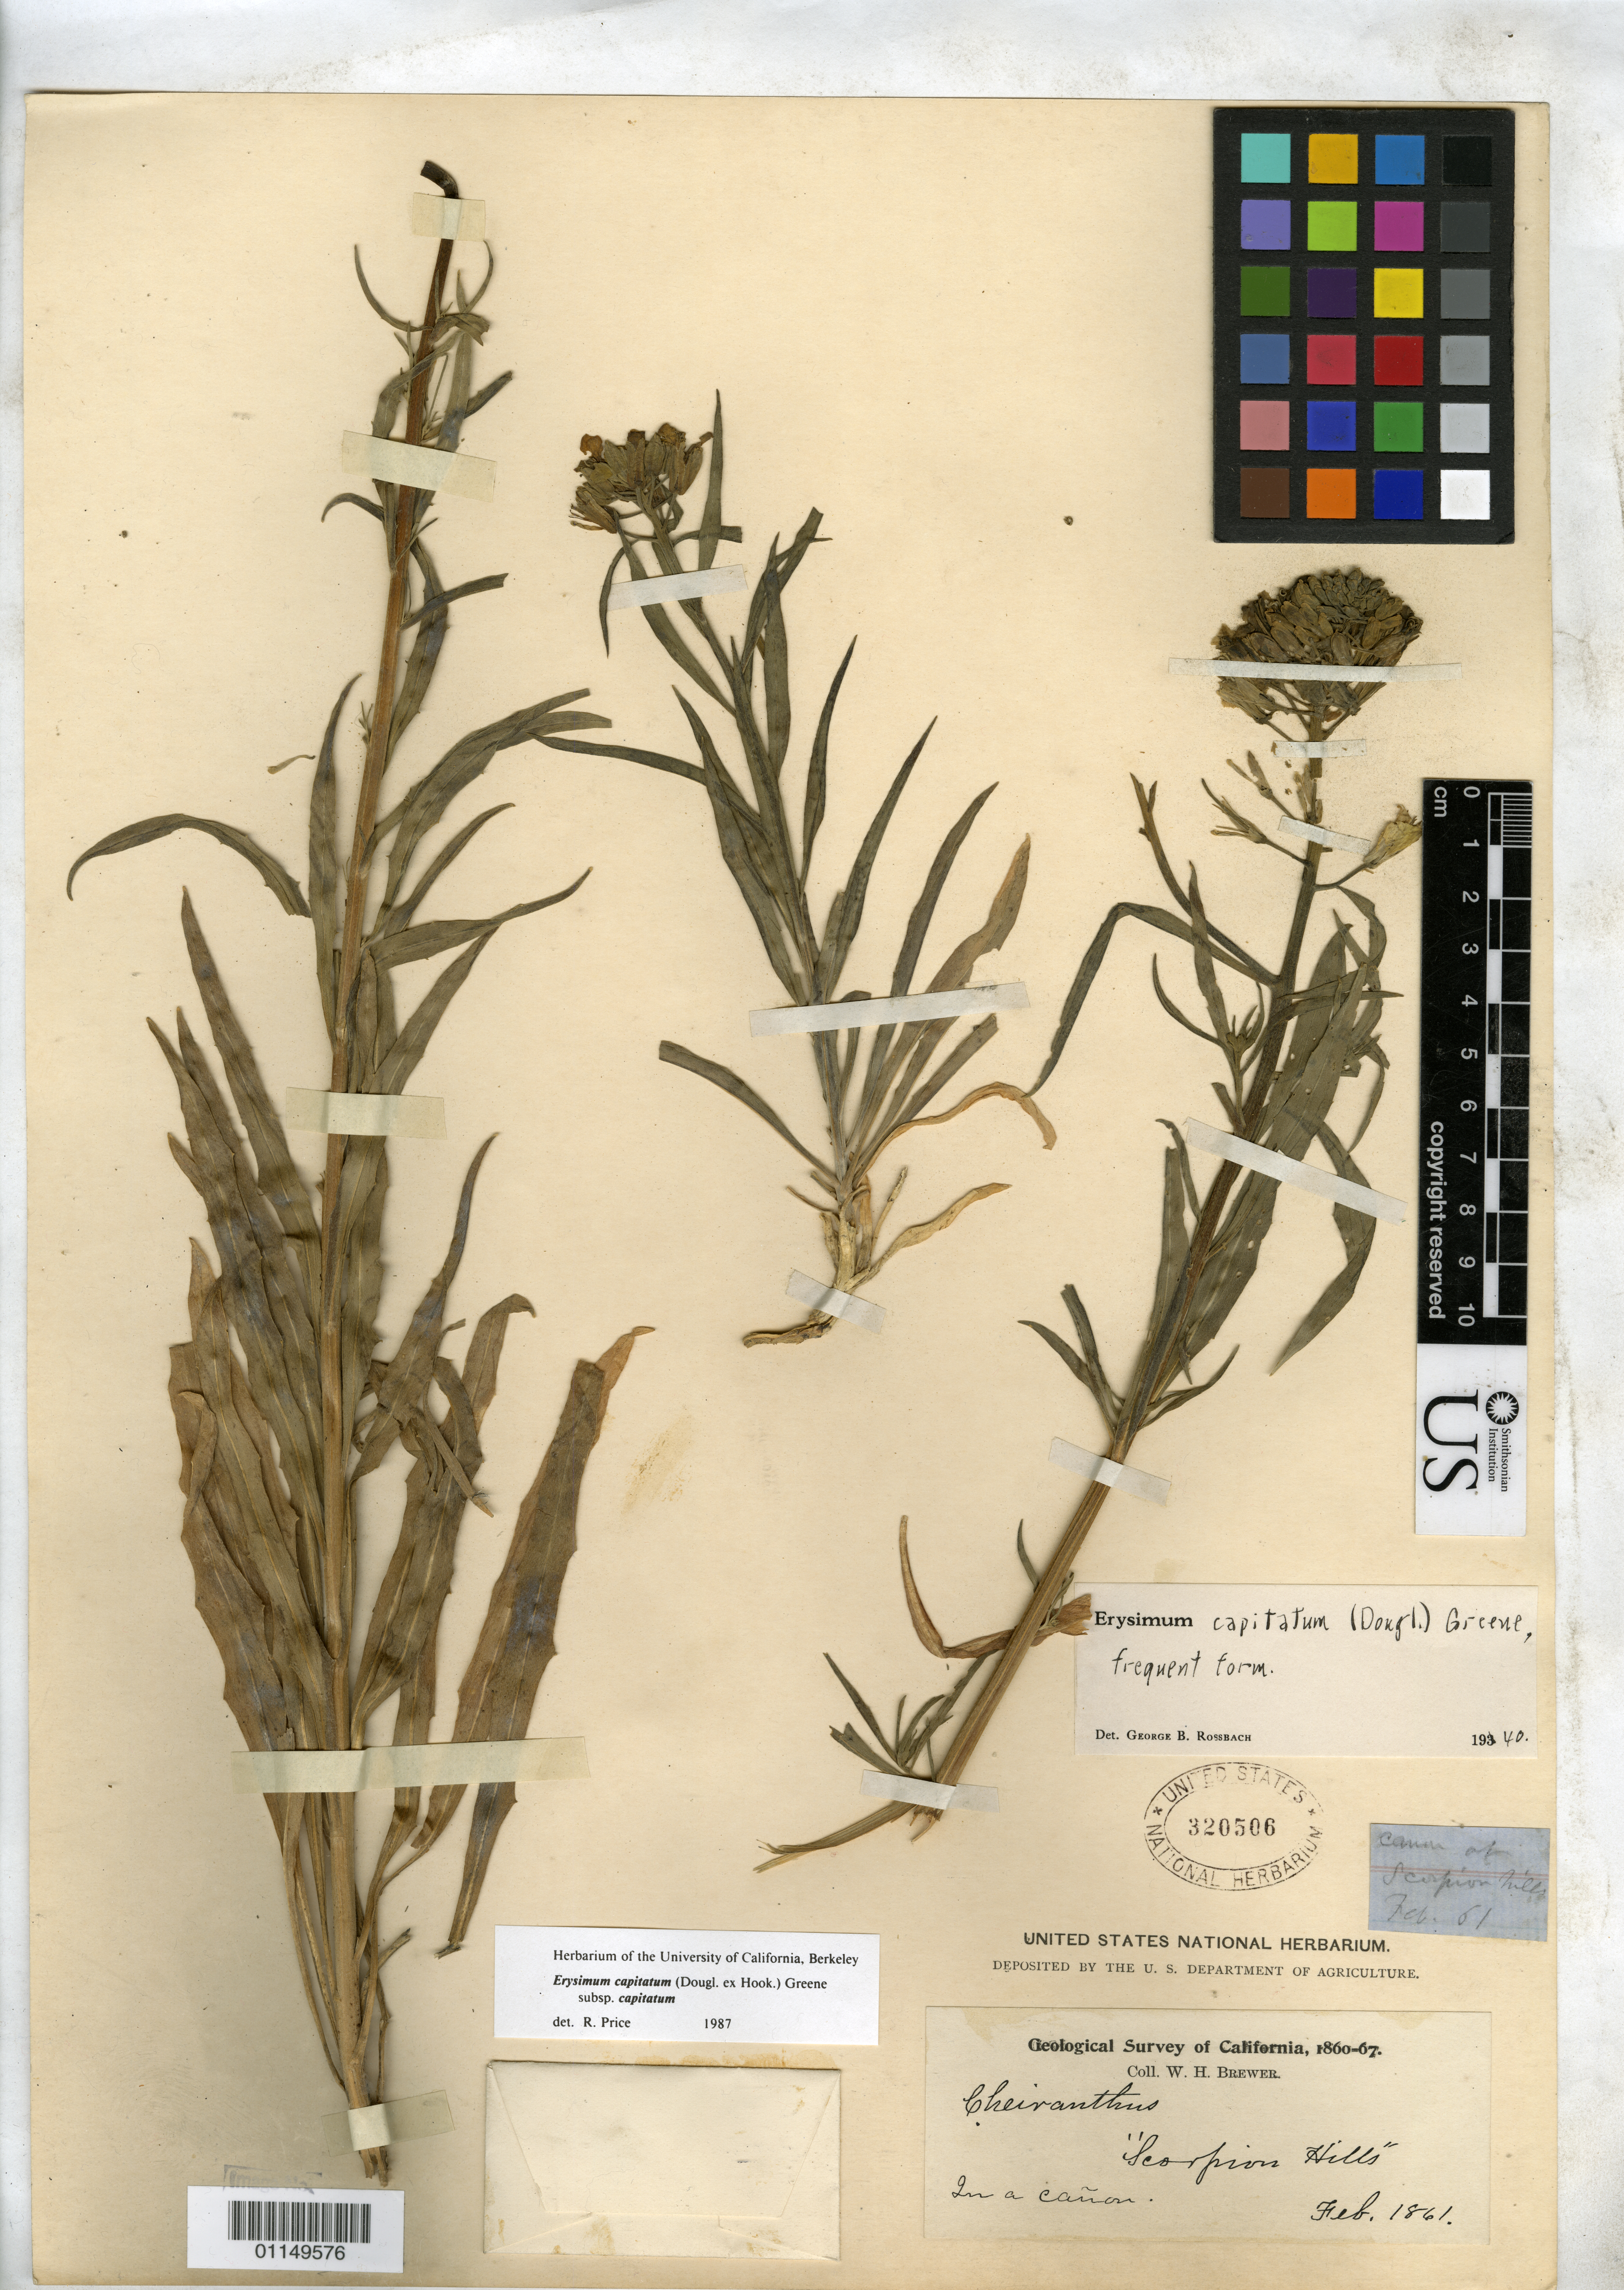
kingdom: Plantae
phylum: Tracheophyta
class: Magnoliopsida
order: Brassicales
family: Brassicaceae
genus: Erysimum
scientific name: Erysimum capitatum subsp. capitatum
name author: (Douglas ex Hook.) Greene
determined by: Price, R.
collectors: W. H. Brewer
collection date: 1861-02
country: United States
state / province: California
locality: Scorpion Hills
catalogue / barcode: US 320506